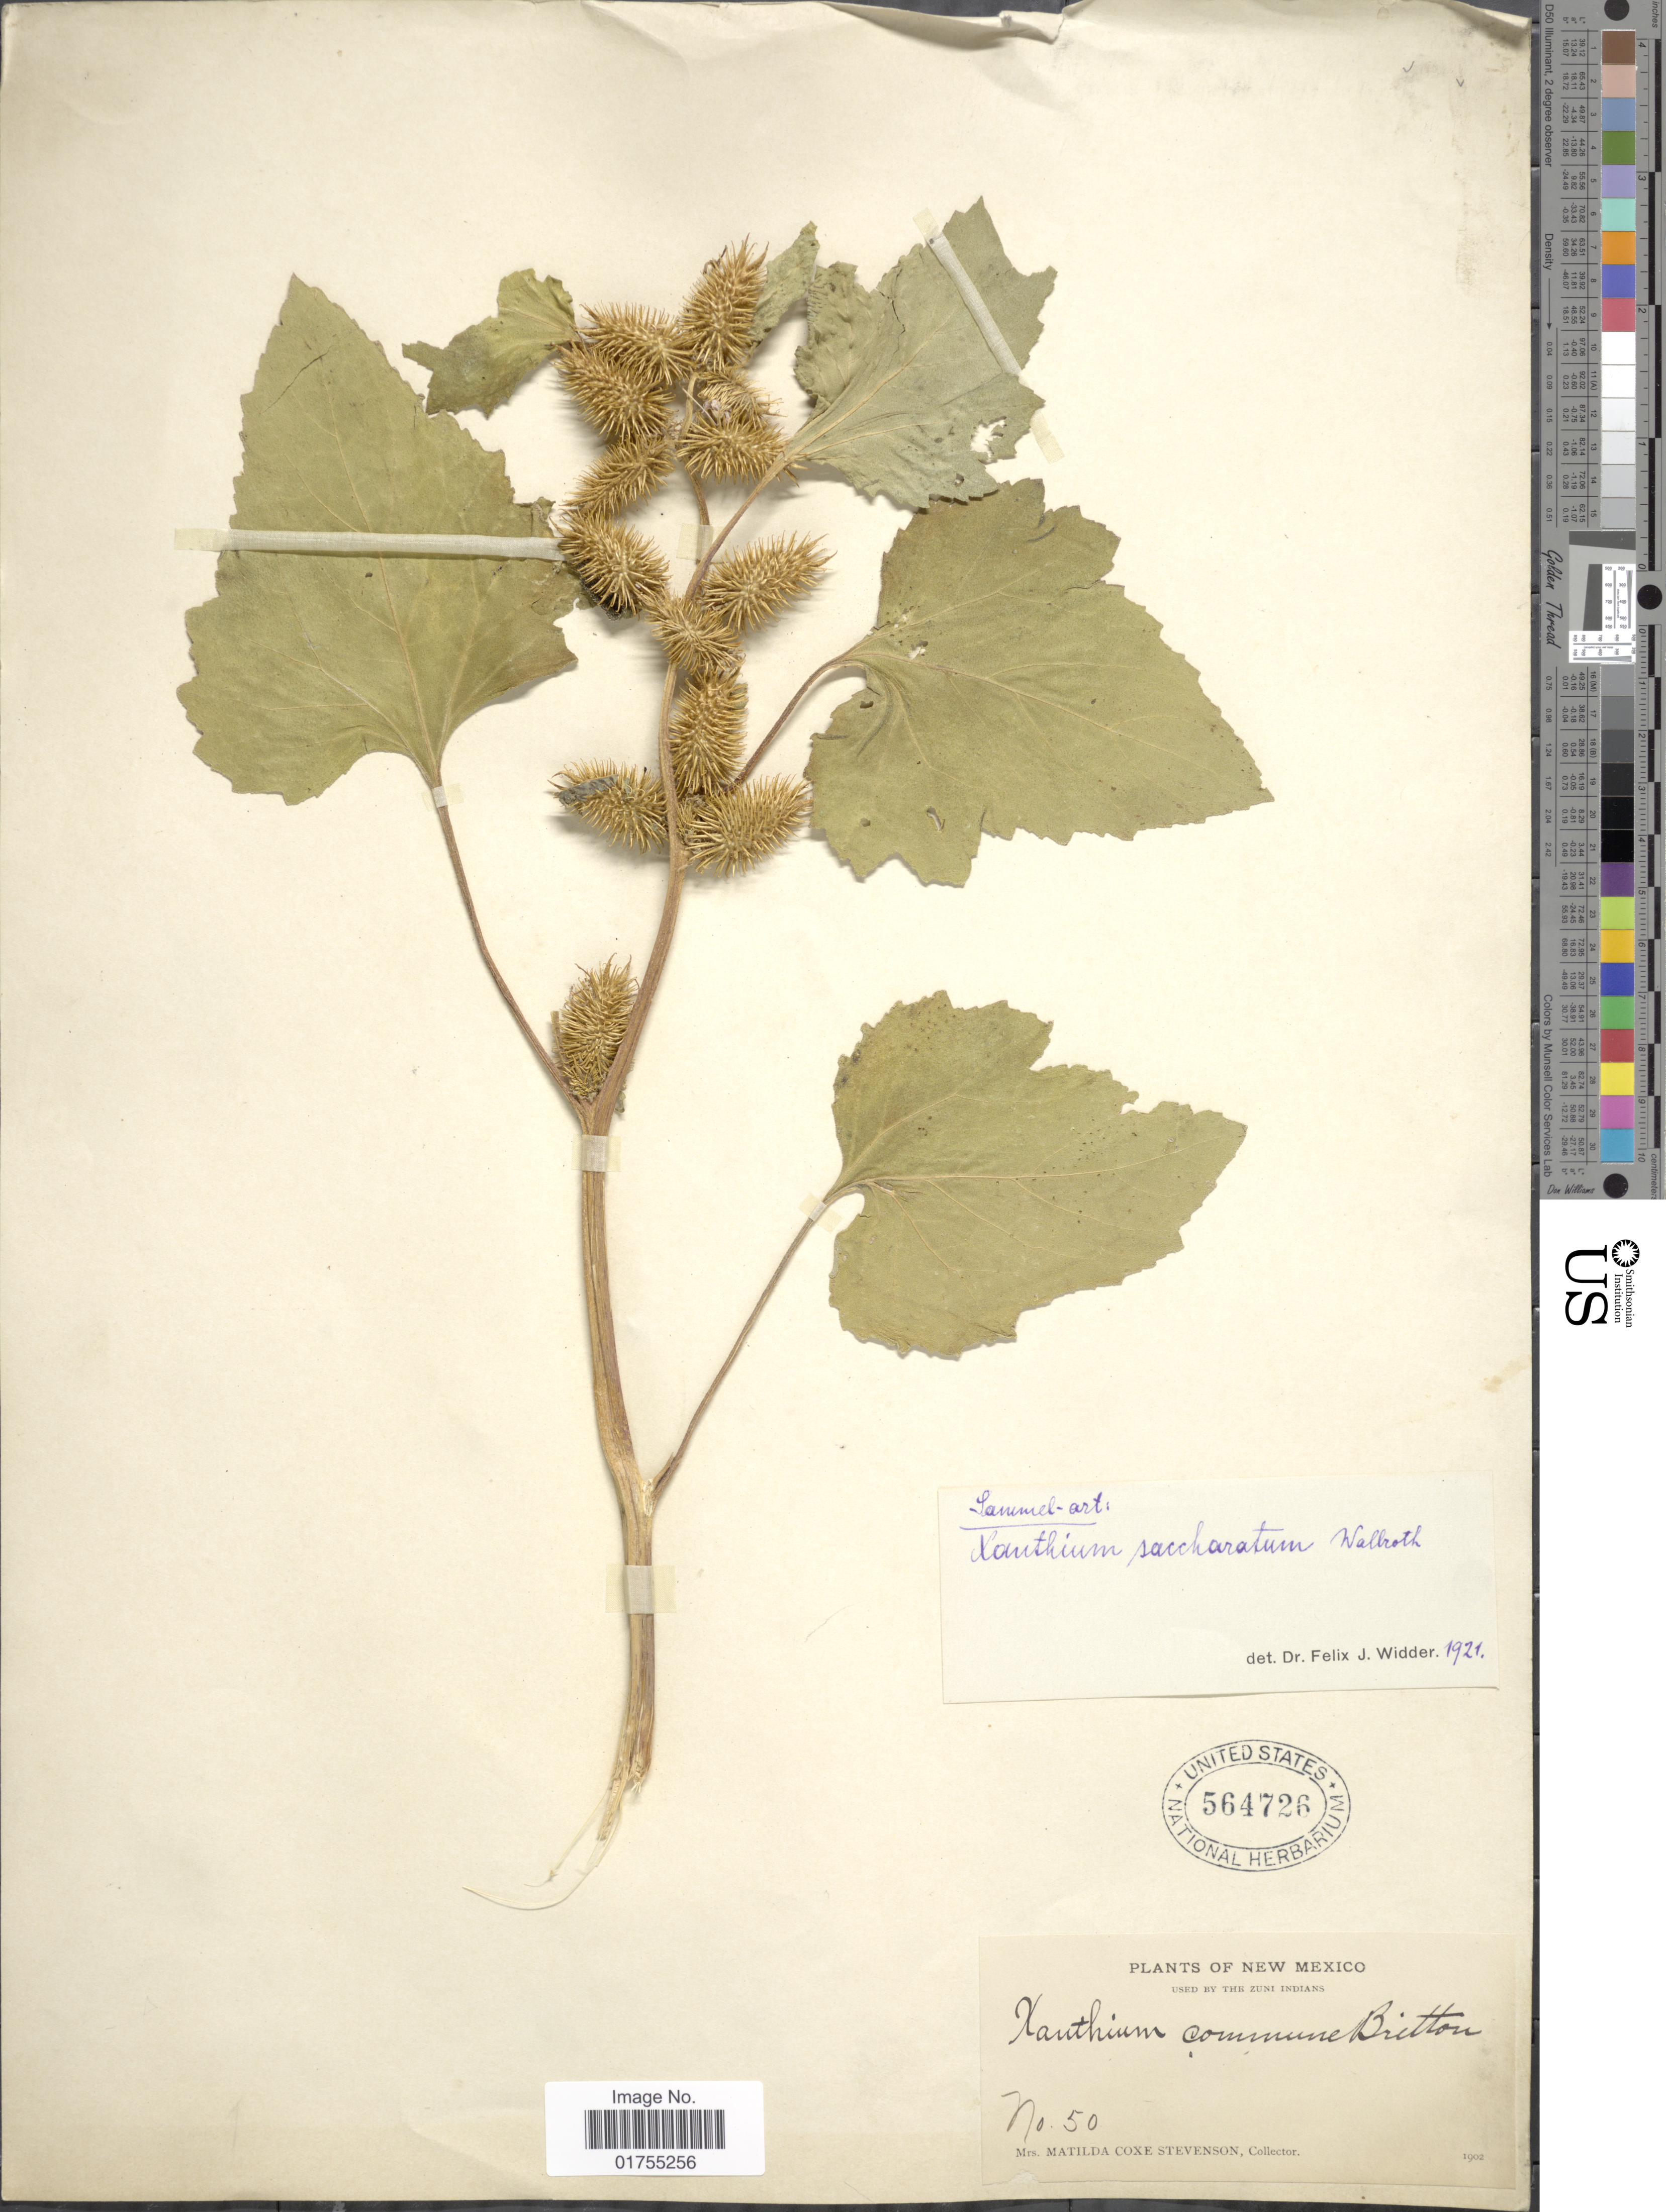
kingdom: Plantae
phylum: Tracheophyta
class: Magnoliopsida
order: Asterales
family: Asteraceae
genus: Xanthium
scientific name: Xanthium strumarium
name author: L.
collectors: M. Stevenson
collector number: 50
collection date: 1902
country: United States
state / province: New Mexico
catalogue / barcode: US 564726